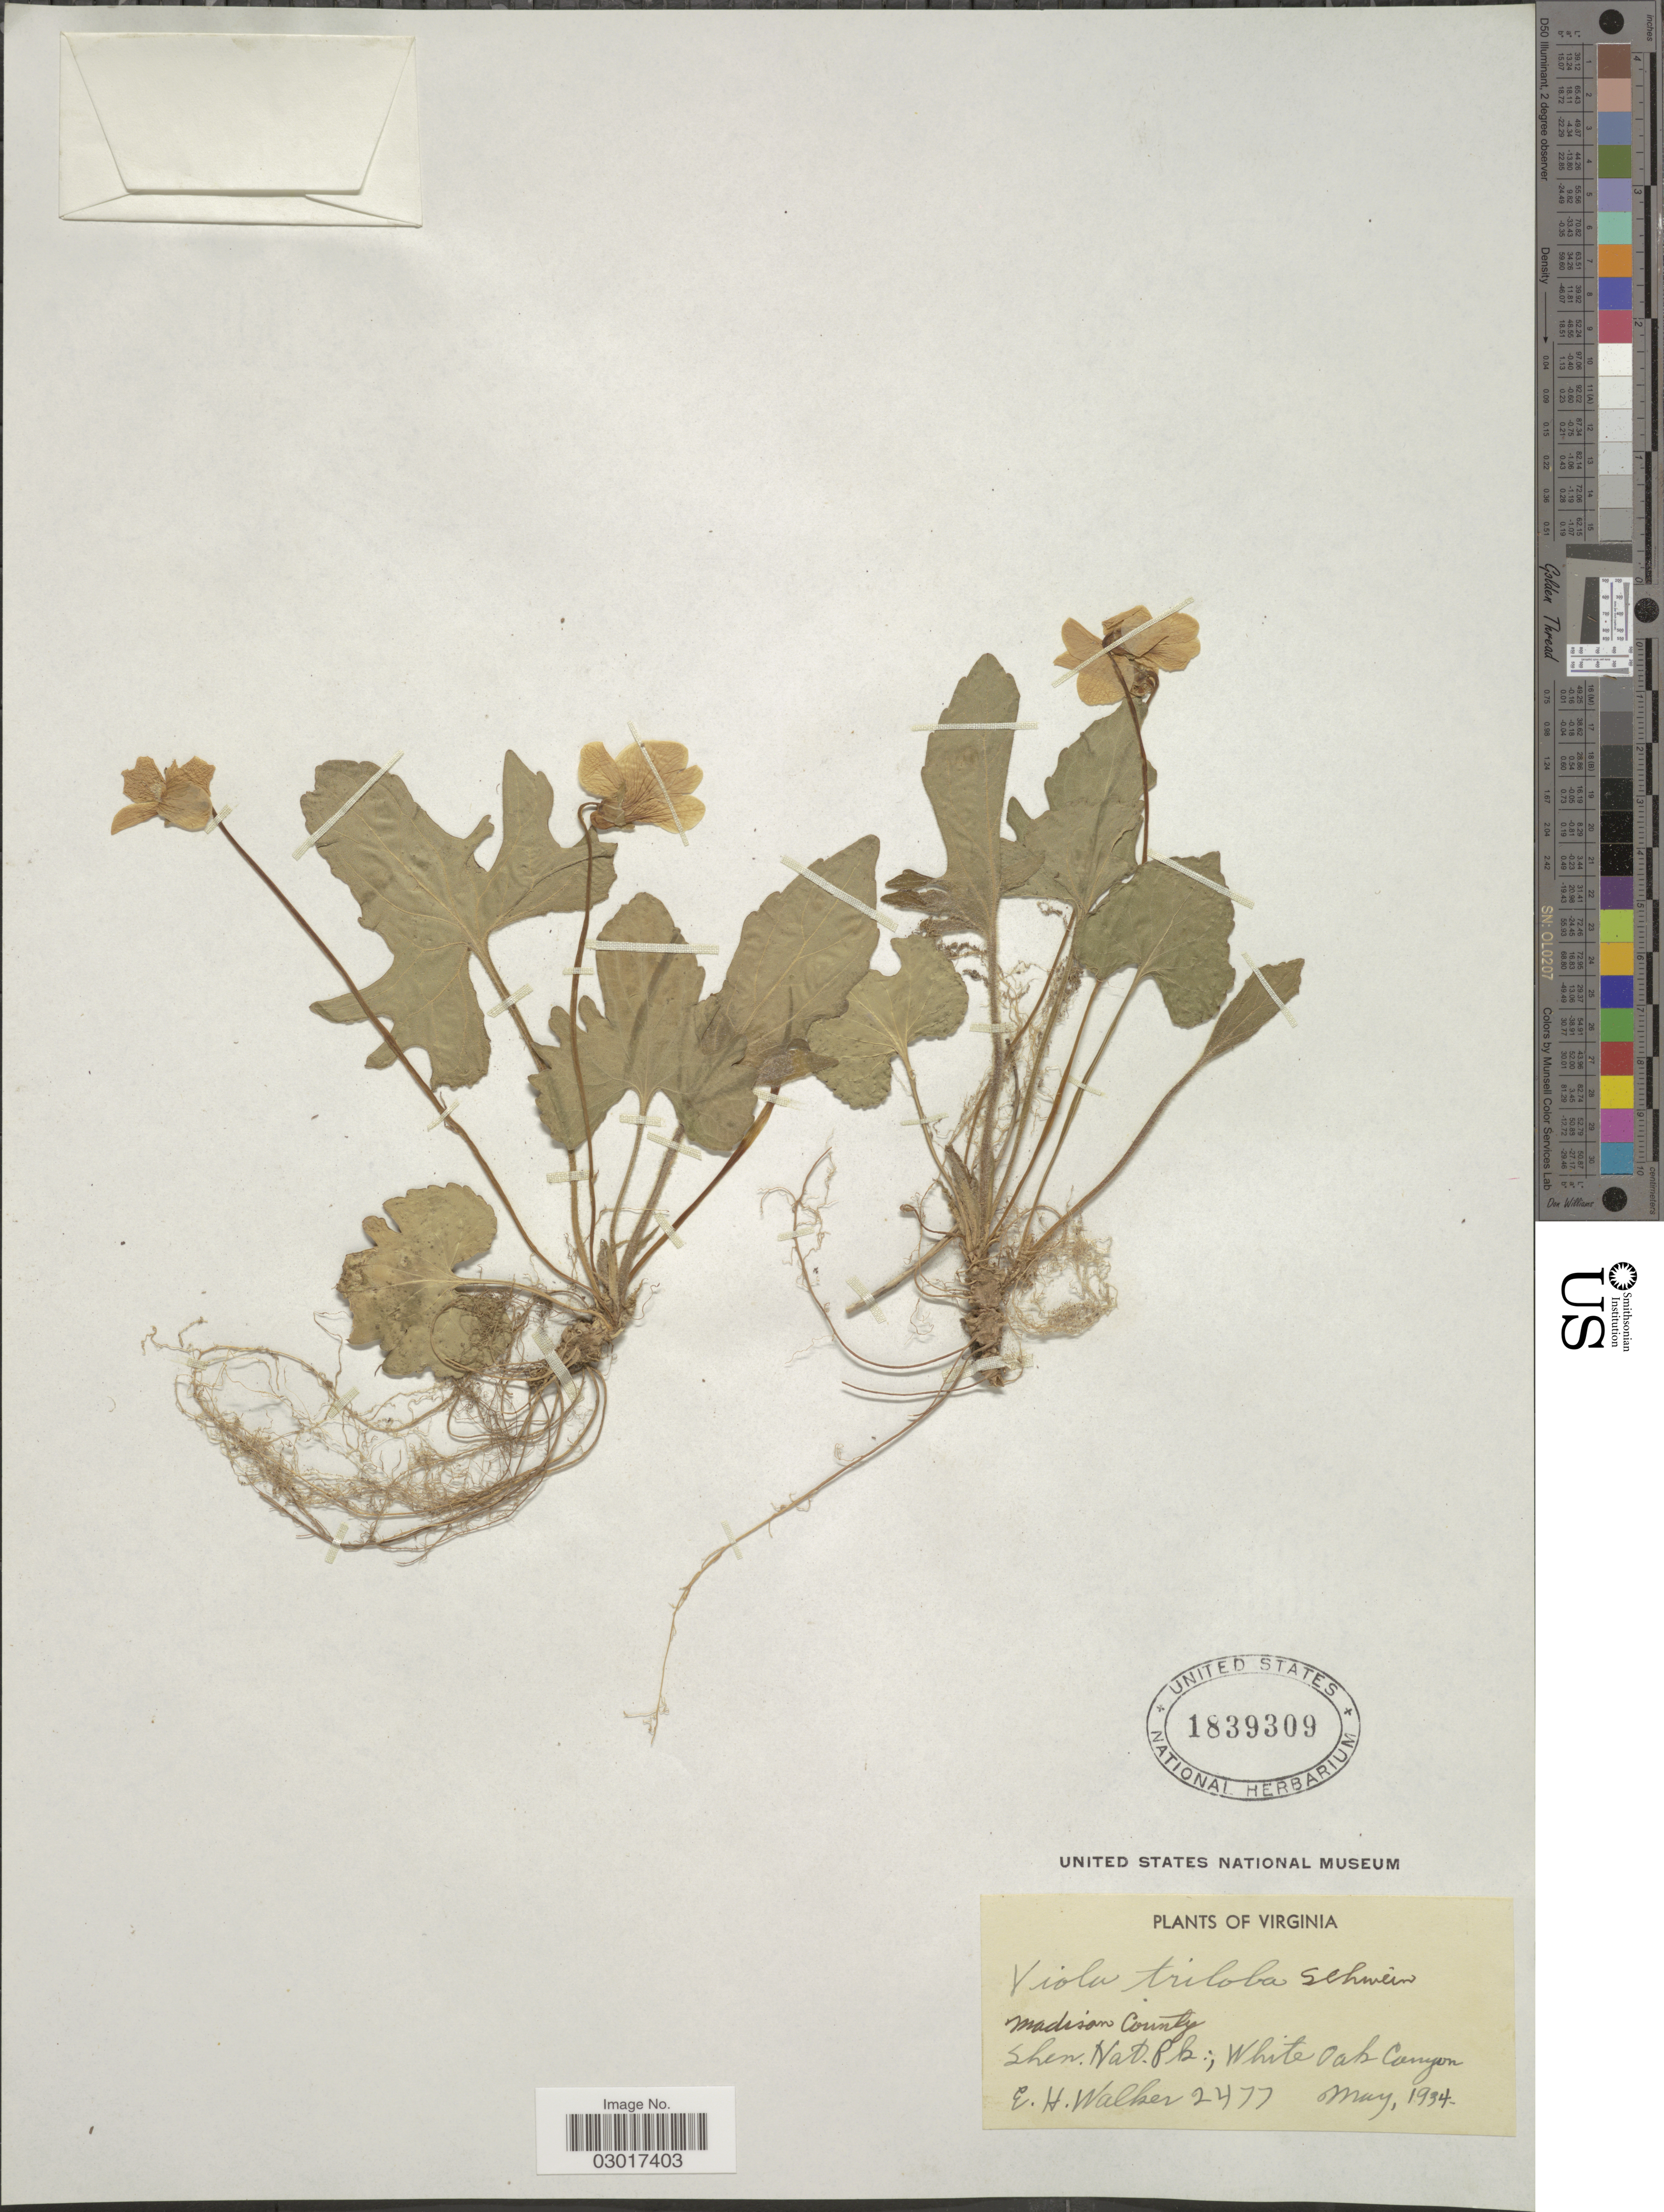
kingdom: Plantae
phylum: Tracheophyta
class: Magnoliopsida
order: Malpighiales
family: Violaceae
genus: Viola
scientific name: Viola triloba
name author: Schwein.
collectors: E. H. Walker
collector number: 2477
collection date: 1934-05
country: United States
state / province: Virginia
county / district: Madison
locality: Shen. Nat. Pk; White Oak Canyon.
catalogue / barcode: US 1839309